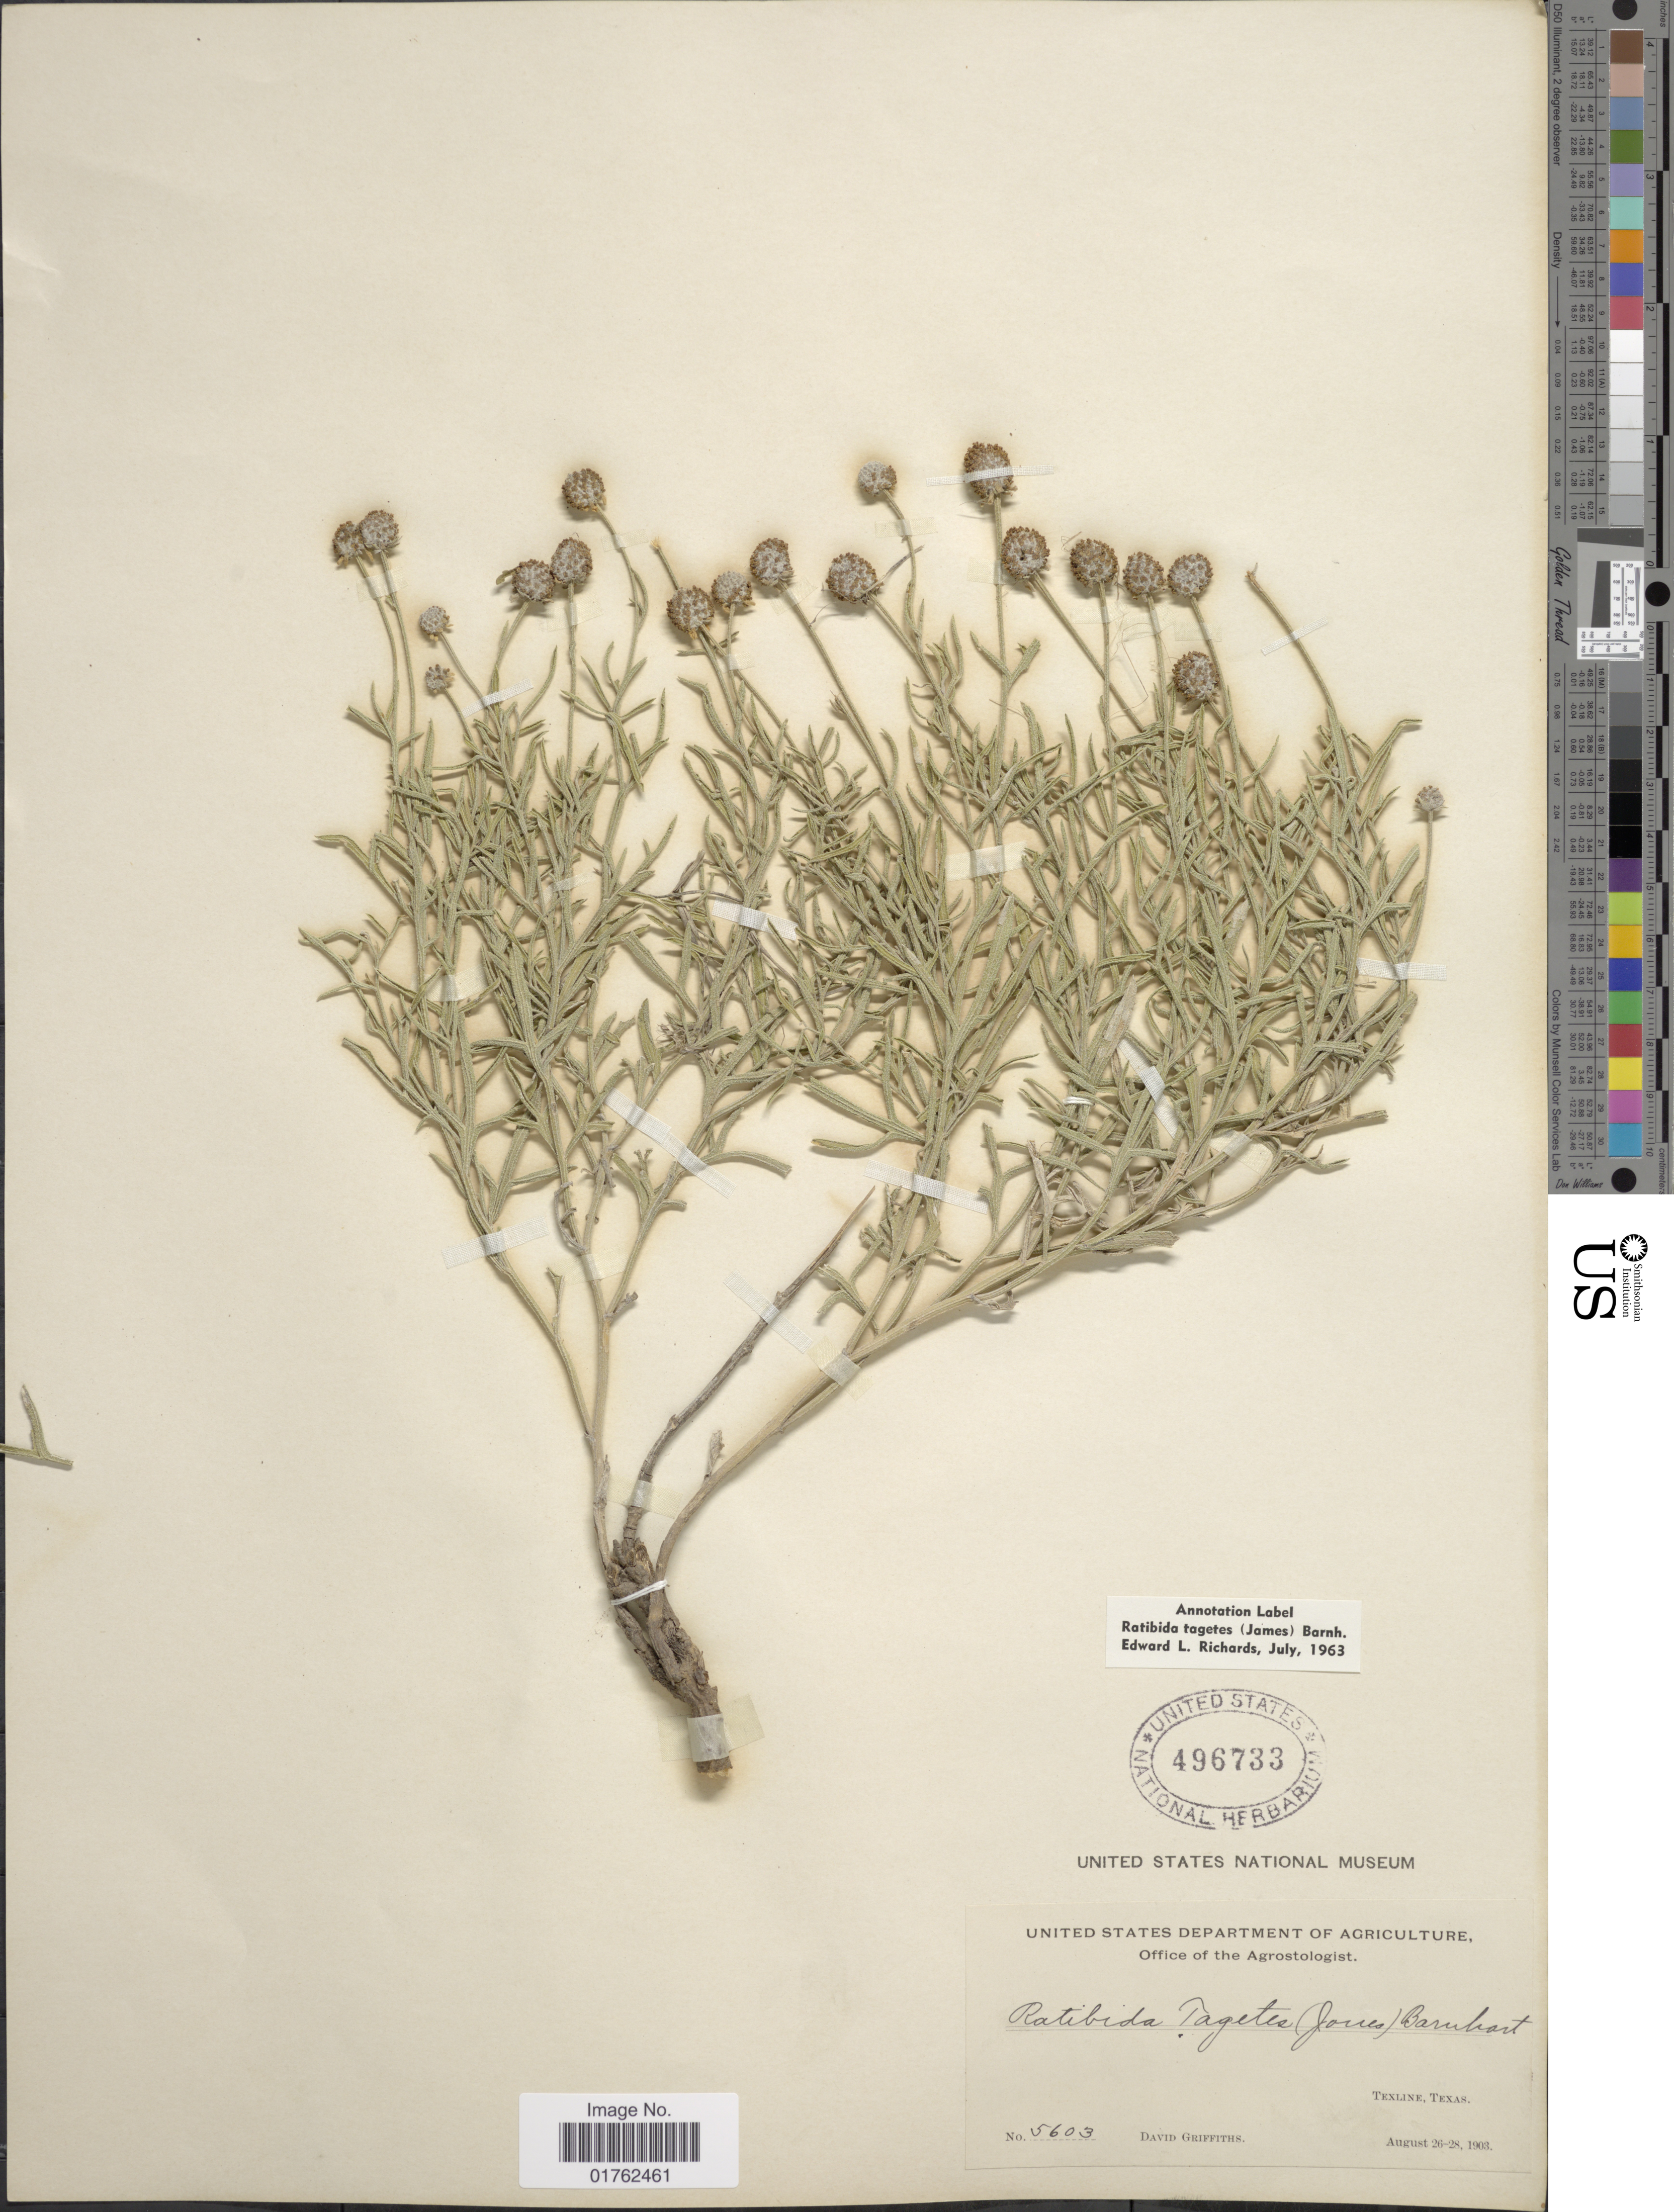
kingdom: Plantae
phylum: Tracheophyta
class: Magnoliopsida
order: Asterales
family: Asteraceae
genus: Ratibida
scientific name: Ratibida tagetes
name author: (James) Barnhart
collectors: D. Griffiths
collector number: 5603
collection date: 1903-08-26/1903-08-28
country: United States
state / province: Texas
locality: Texline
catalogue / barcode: US 496733